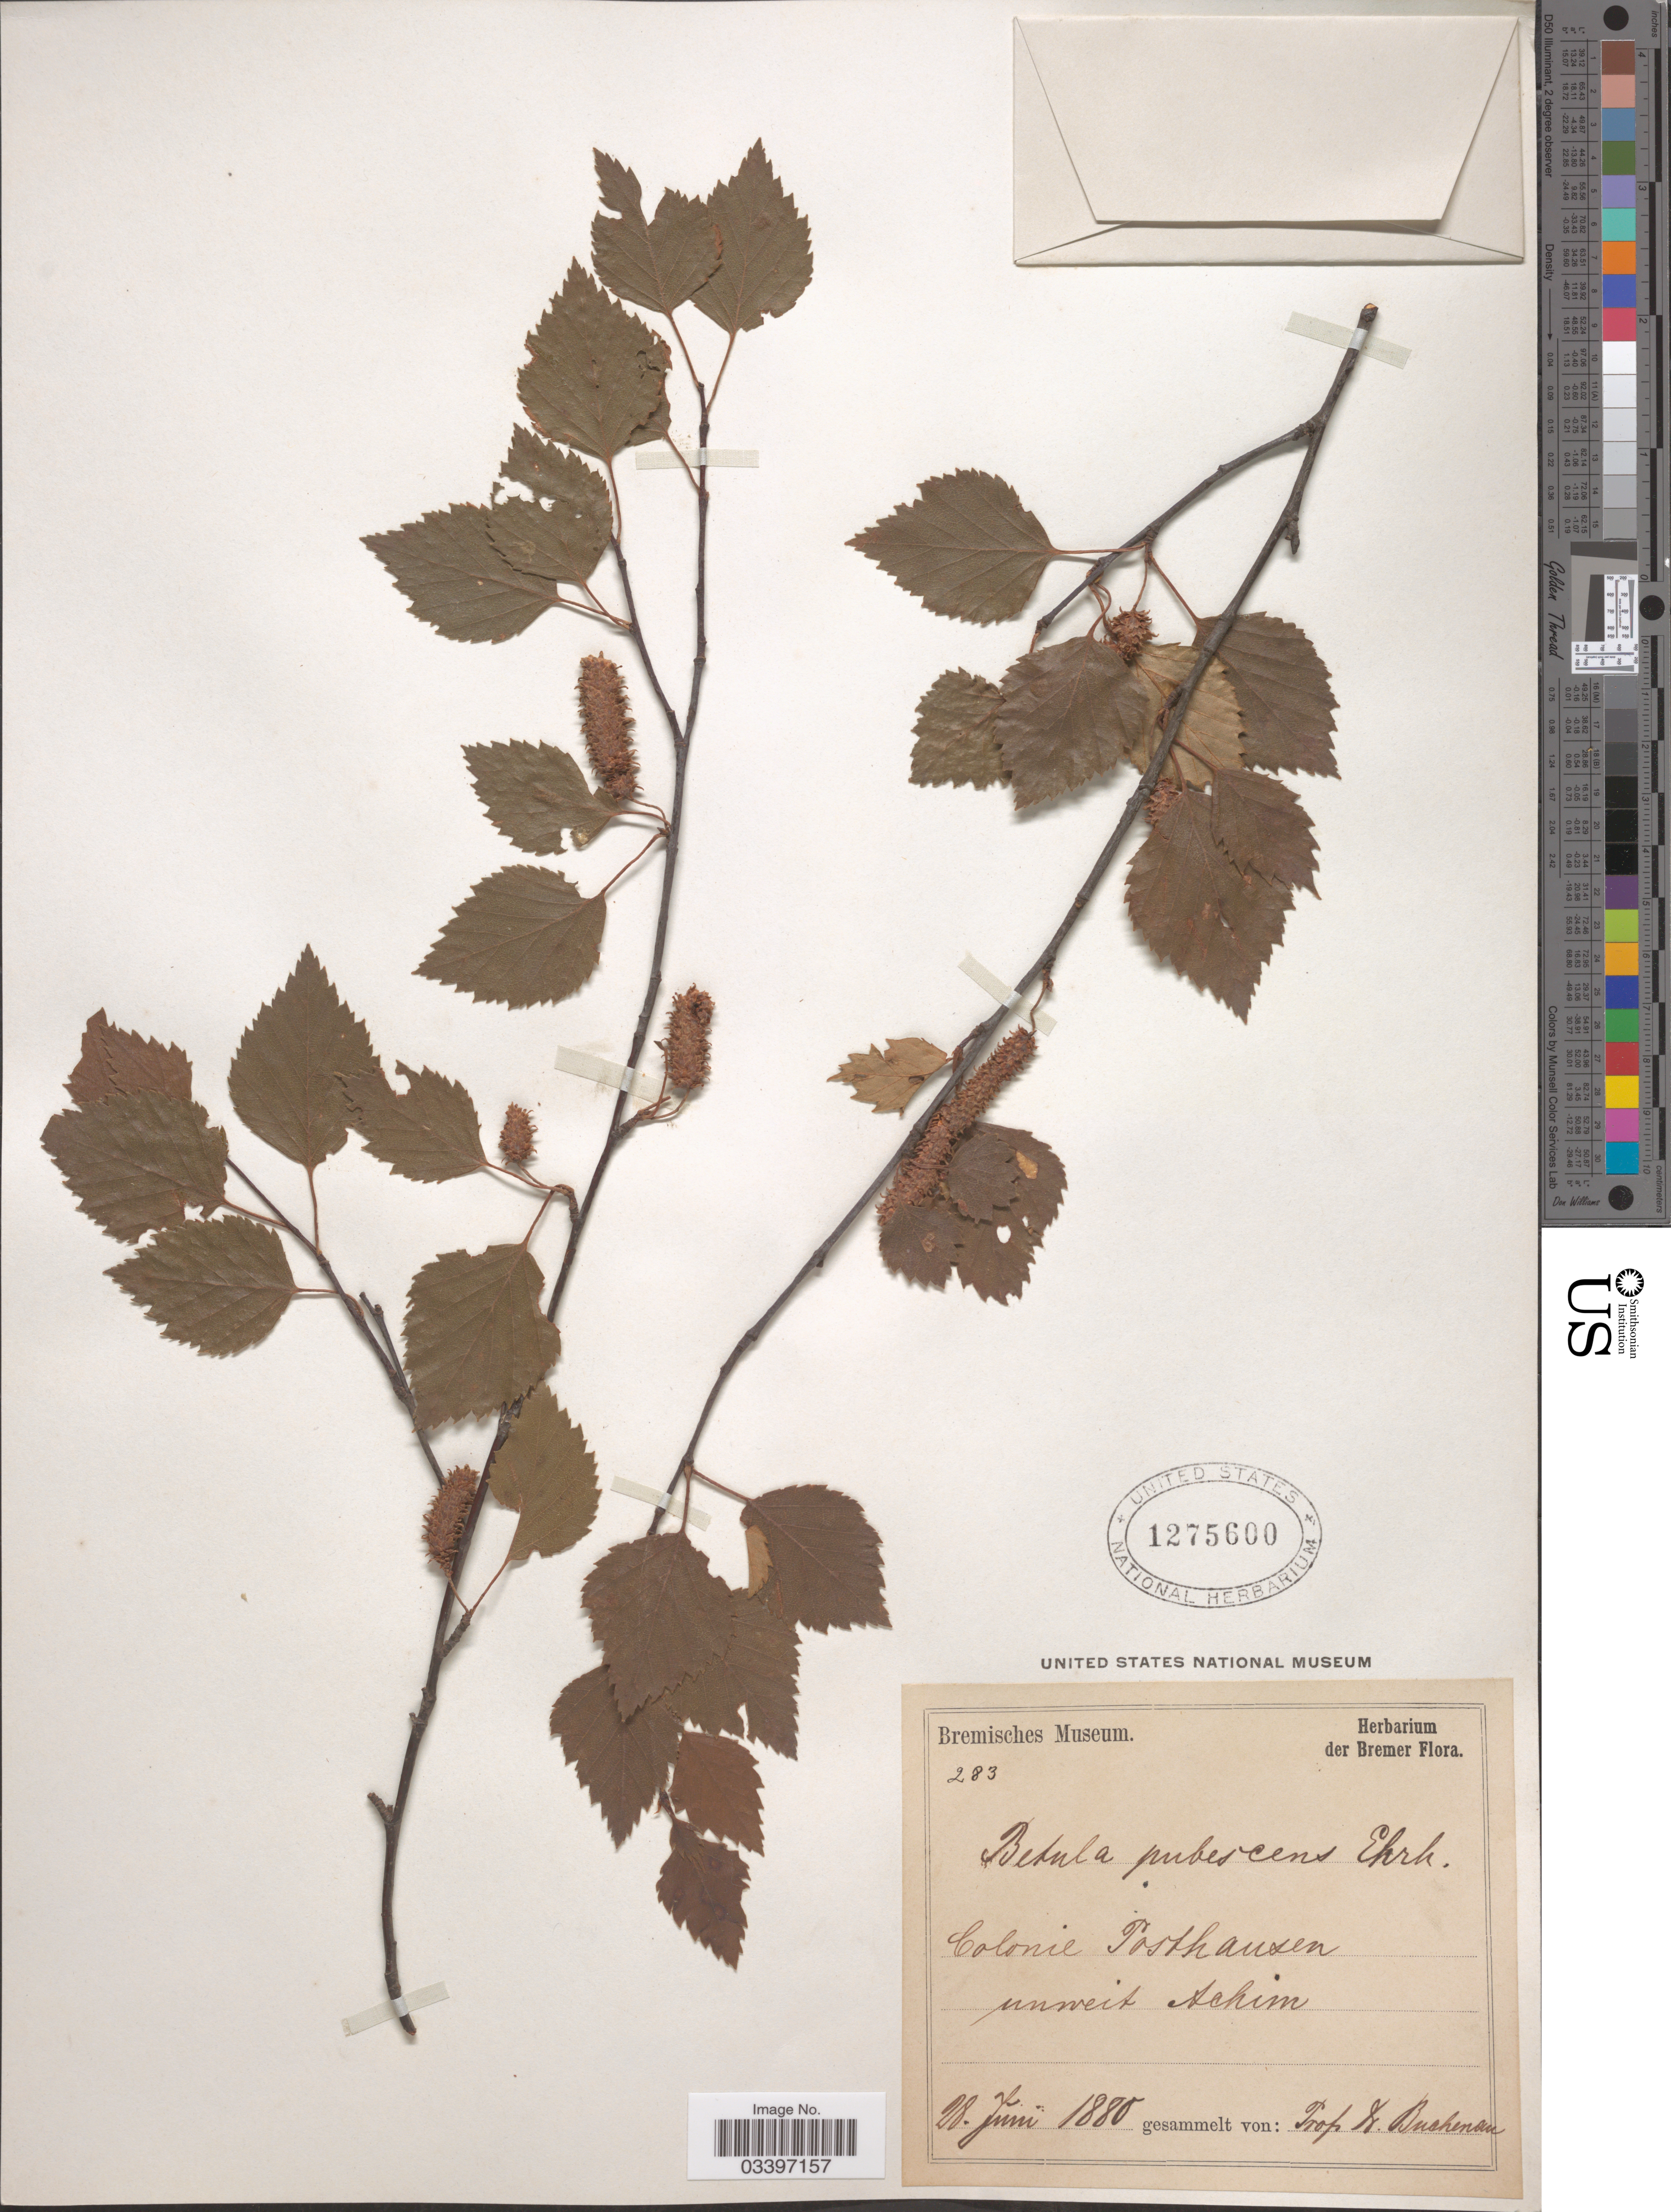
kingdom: Plantae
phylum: Tracheophyta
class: Magnoliopsida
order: Fagales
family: Betulaceae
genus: Betula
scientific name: Betula pubescens var. friesii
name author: (Larsson ex Hartm.) Nyman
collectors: Buchenau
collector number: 283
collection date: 1880-06-28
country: Germany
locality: Colonie Posthausen unweit Achim.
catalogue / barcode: US 1275600